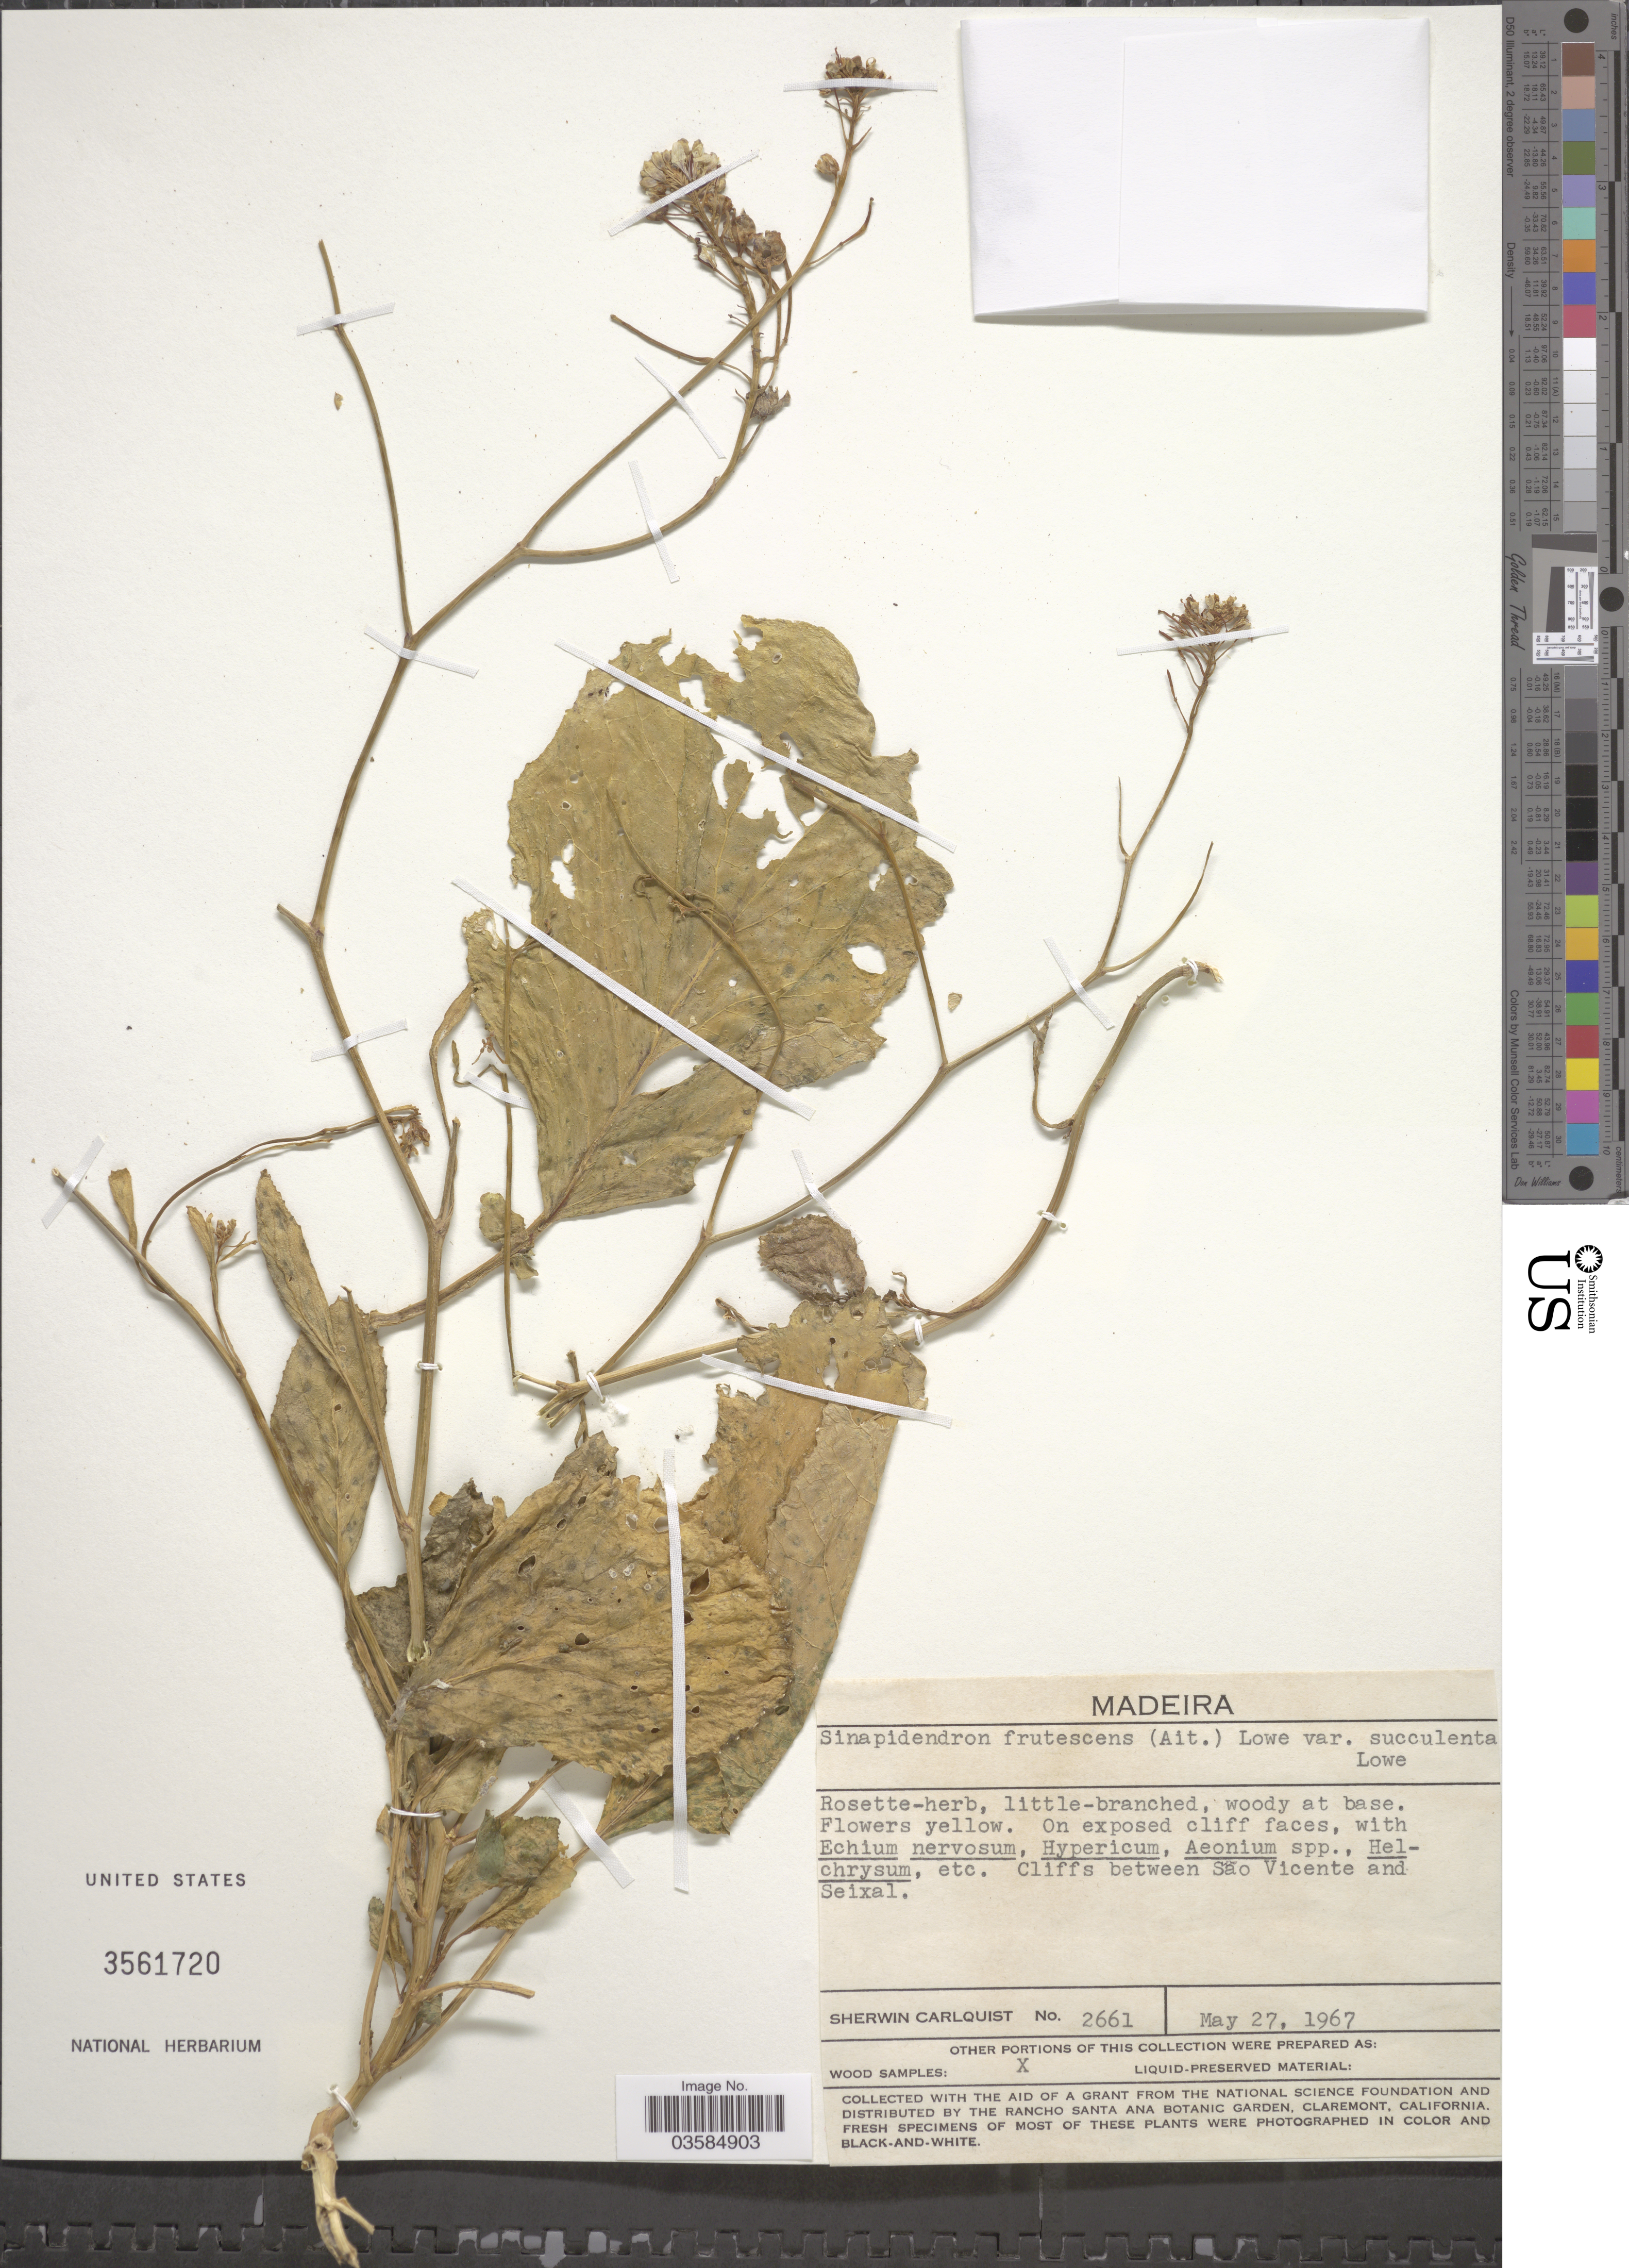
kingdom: Plantae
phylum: Tracheophyta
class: Magnoliopsida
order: Brassicales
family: Brassicaceae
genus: Sinapidendron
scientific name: Sinapidendron frutescens var. frutescens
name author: (Sol.) Lowe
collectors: S. Carlquist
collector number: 2661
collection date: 1967-05-27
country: Portugal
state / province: Madeira (Aut. Reg.)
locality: Cliffs between São Vicente and Seixal.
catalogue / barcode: US 3561720